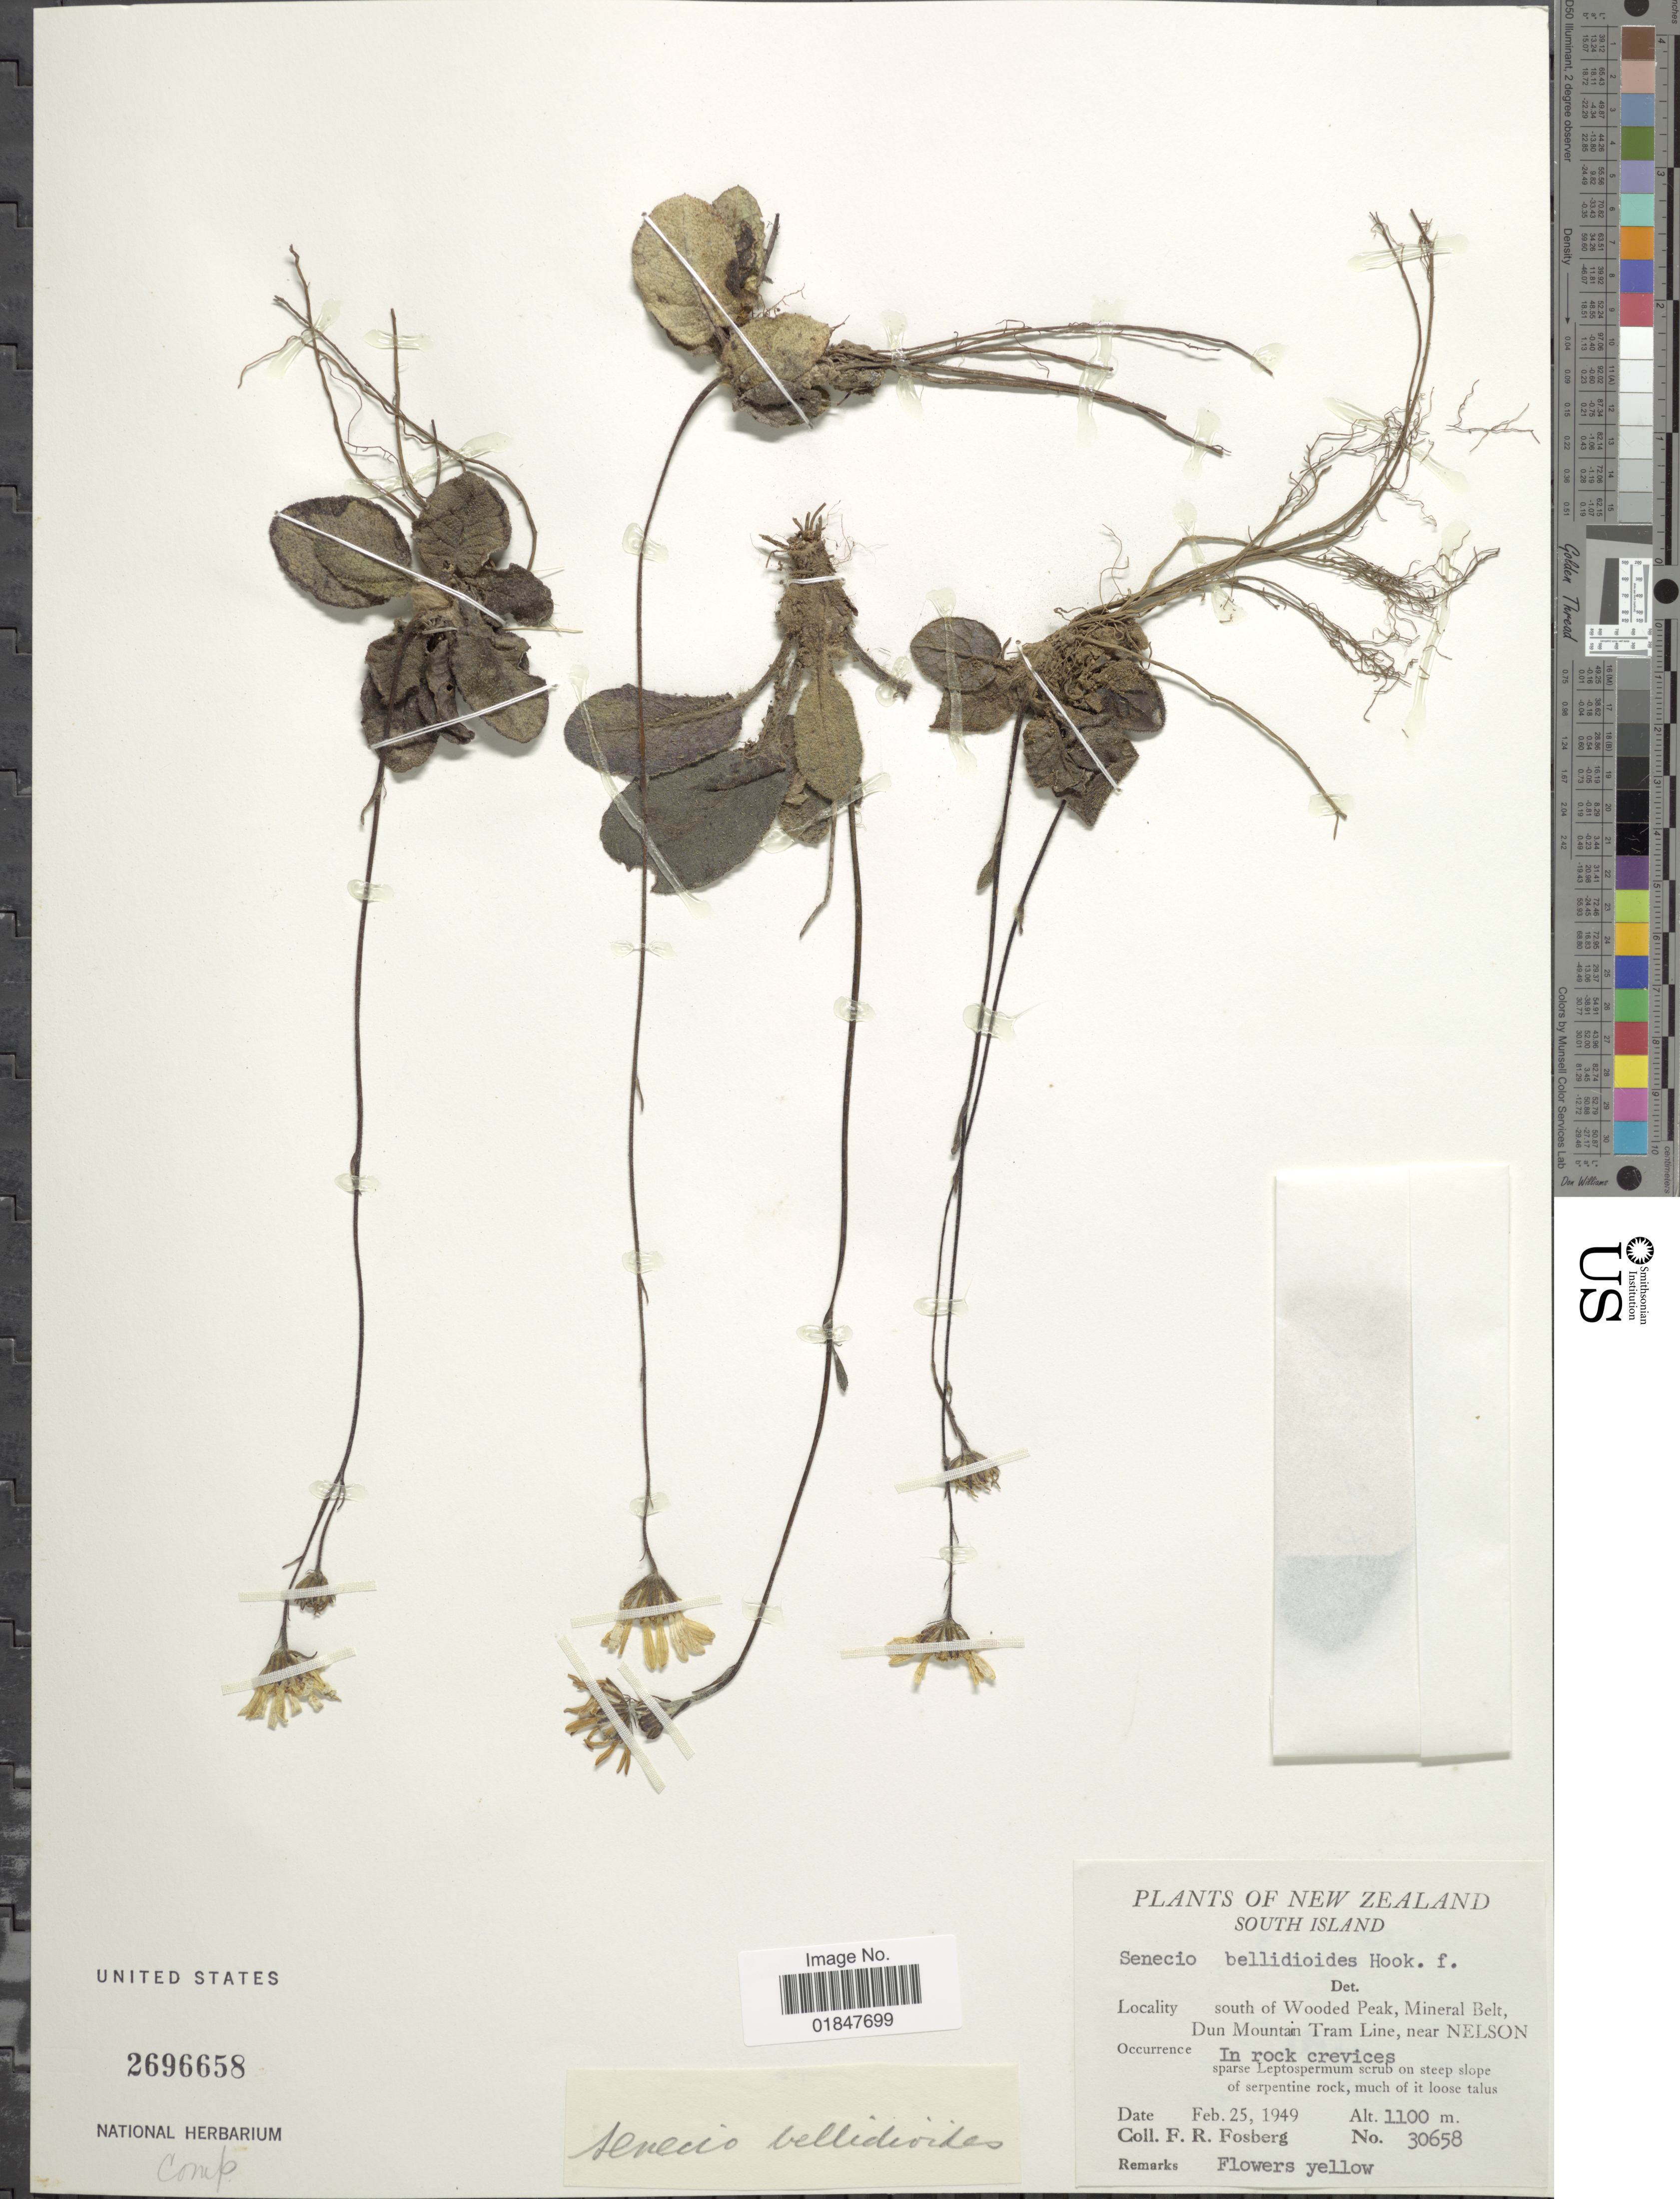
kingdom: Plantae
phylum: Tracheophyta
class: Magnoliopsida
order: Asterales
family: Asteraceae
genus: Brachyglottis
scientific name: Brachyglottis lagopus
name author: (Raoul) B. Nord.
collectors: F. R. Fosberg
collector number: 30658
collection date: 1949-02-25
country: New Zealand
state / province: Nelson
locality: South Island, south of Wooded Peak, Mineral Belt, Dun Mountain Tram Line, near Nelson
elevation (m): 1100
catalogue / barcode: US 2696658